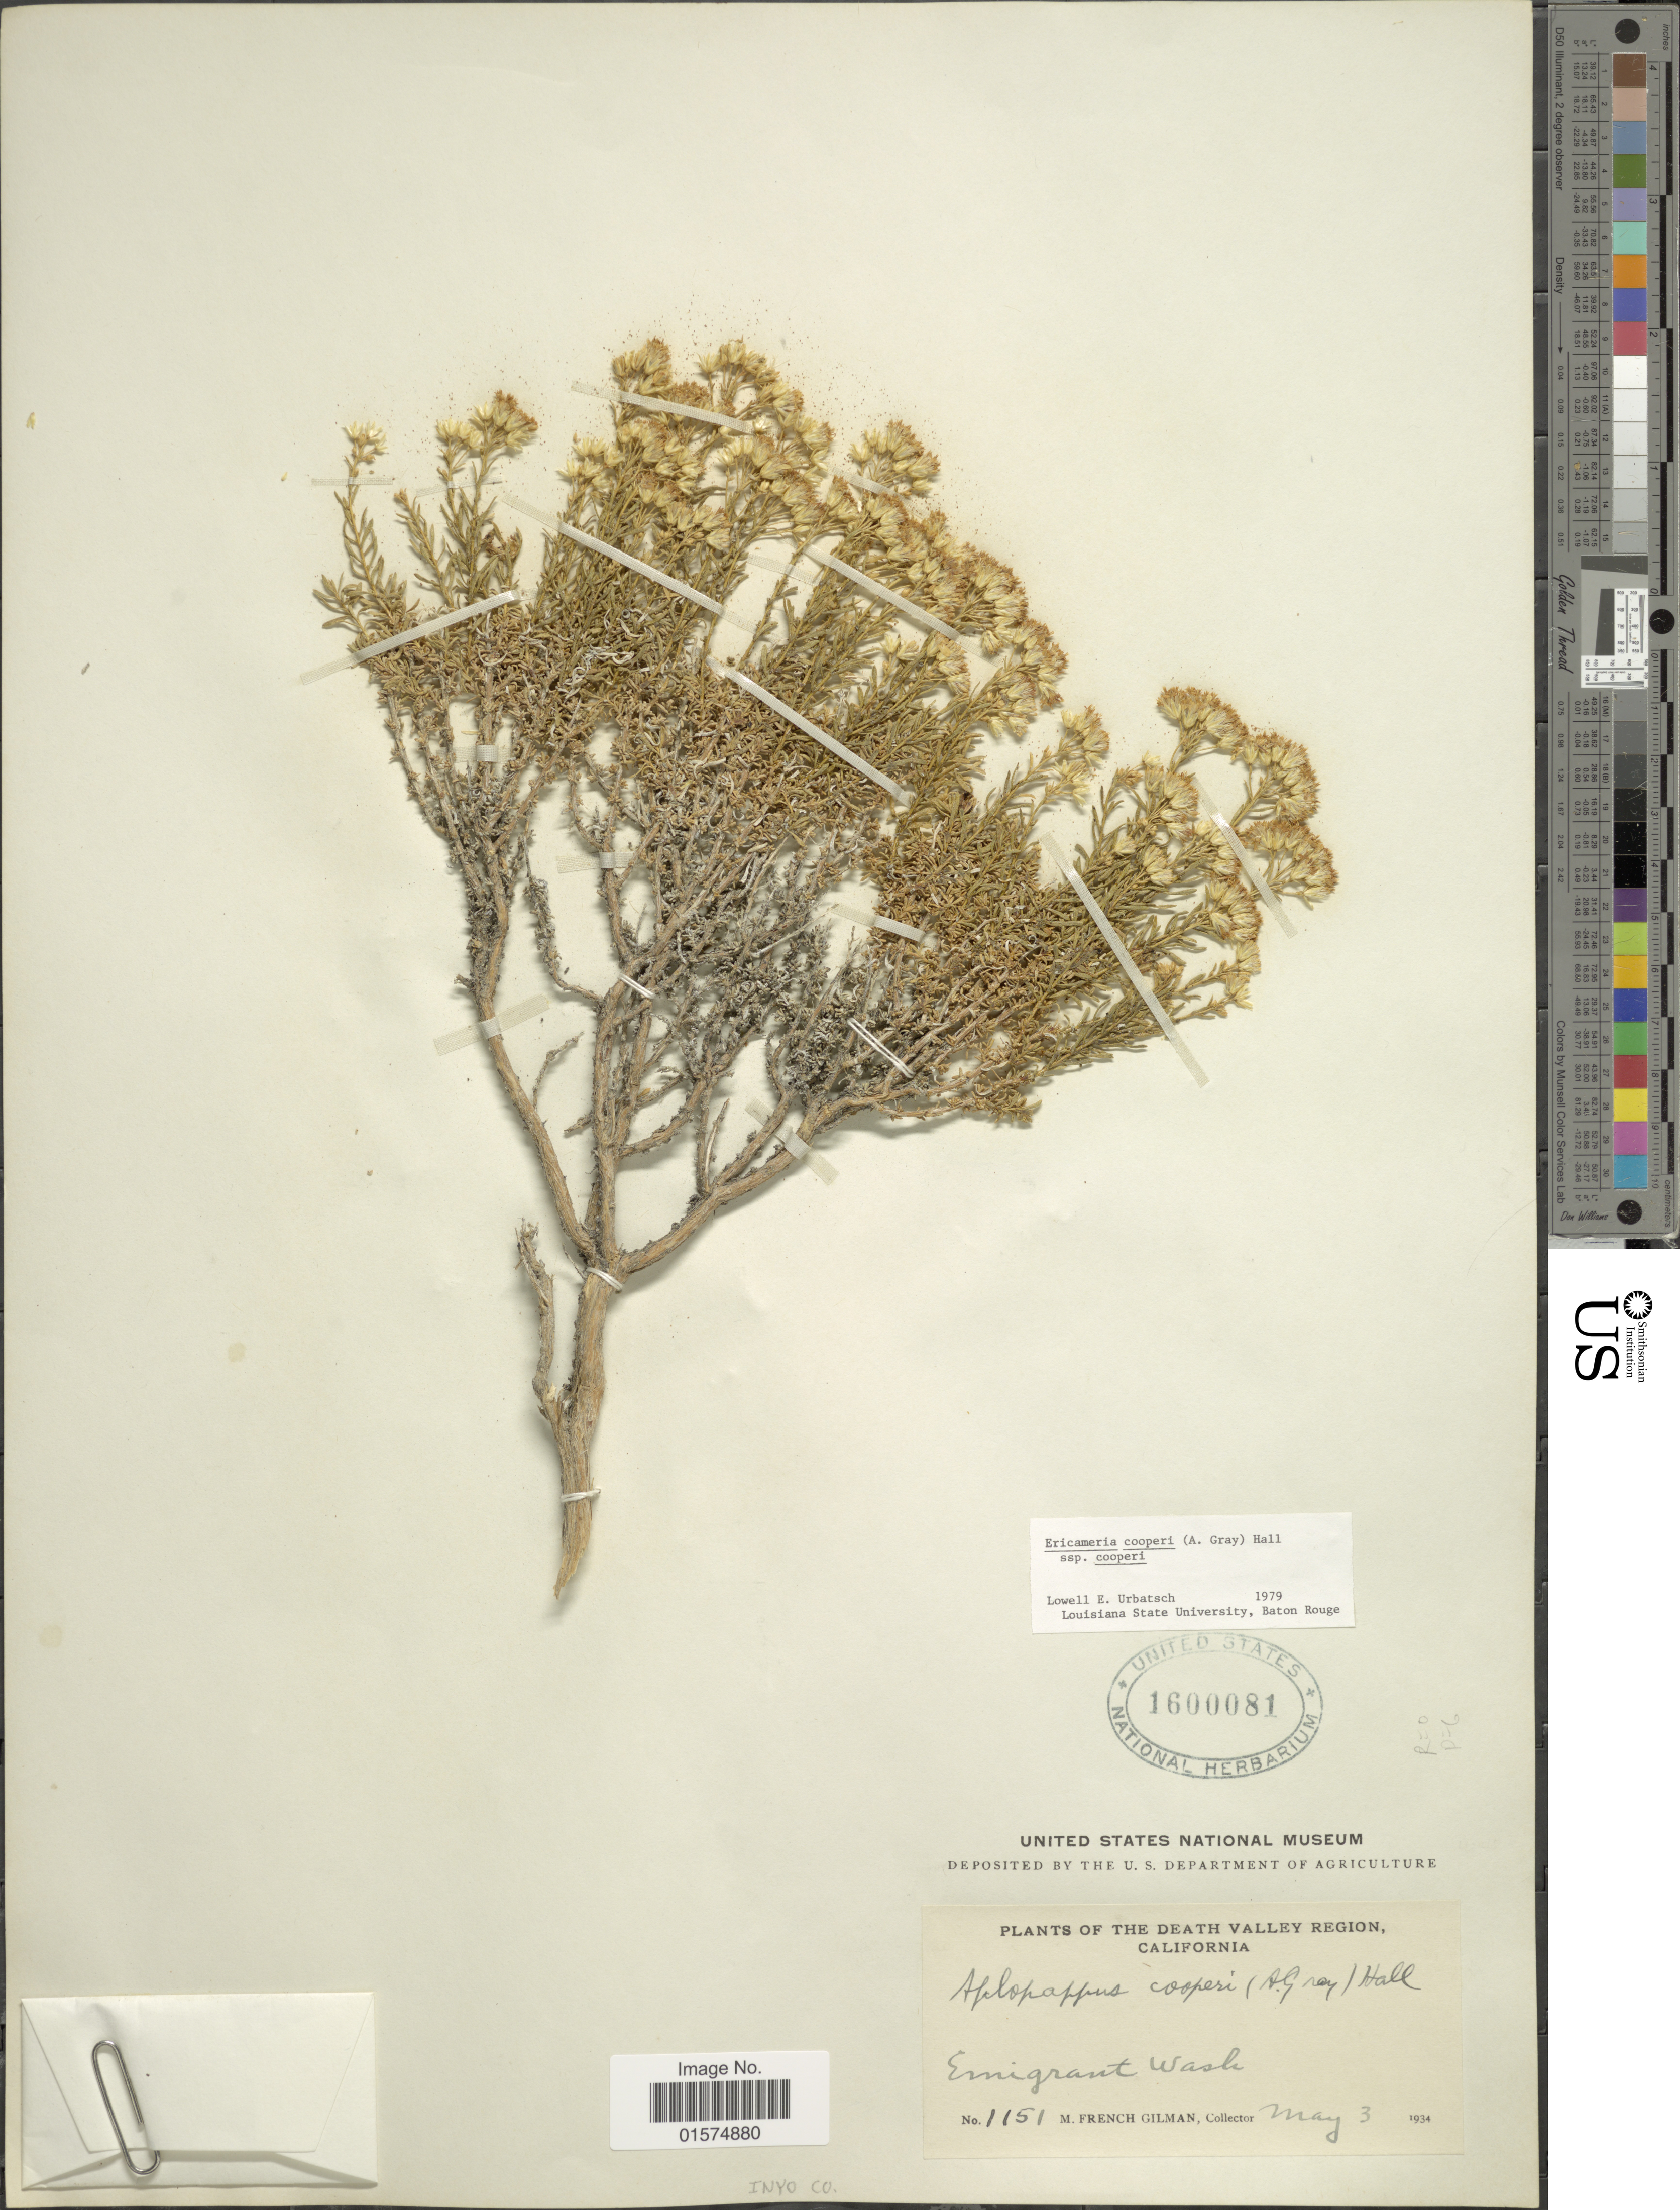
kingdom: Plantae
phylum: Tracheophyta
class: Magnoliopsida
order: Asterales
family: Asteraceae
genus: Ericameria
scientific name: Ericameria cooperi var. cooperi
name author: (A. Gray) Hall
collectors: M. F. Gilman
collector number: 1151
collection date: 1934-05-03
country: United States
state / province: California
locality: Death Valley Region. Emigrant Wash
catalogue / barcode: US 1600081